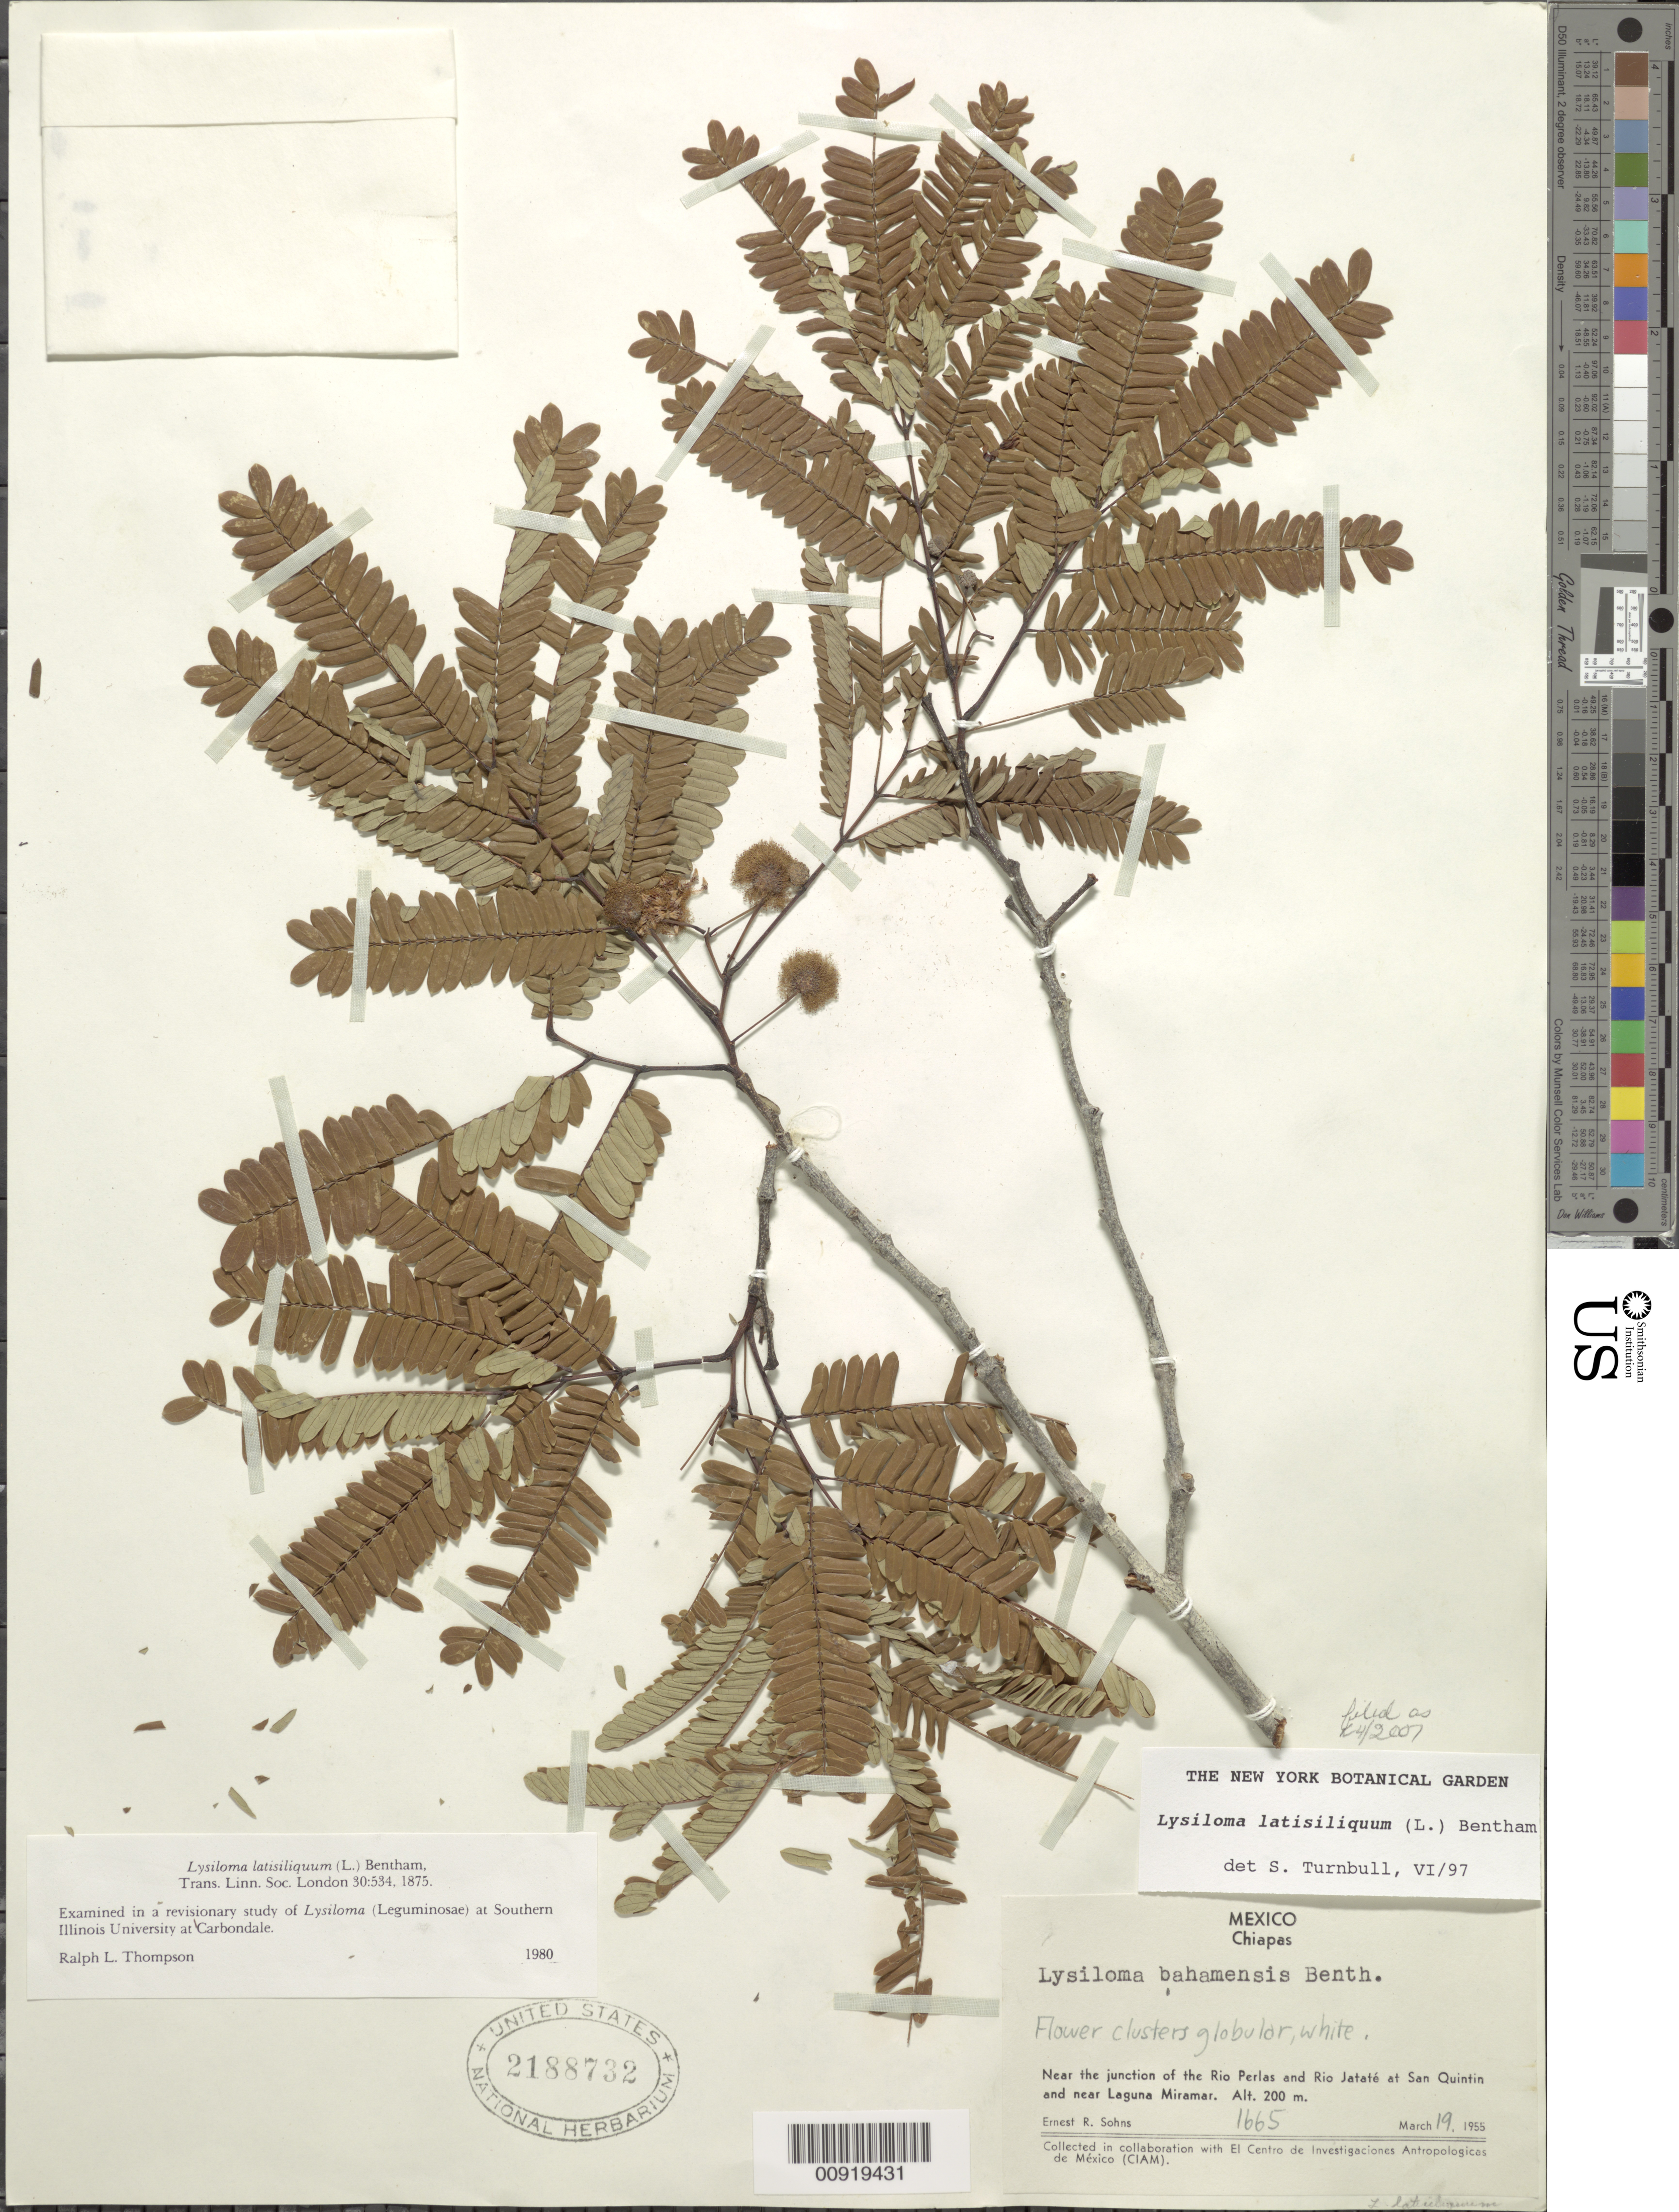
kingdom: Plantae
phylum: Tracheophyta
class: Magnoliopsida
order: Fabales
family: Fabaceae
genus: Lysiloma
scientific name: Lysiloma latisiliquum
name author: (L.) Benth.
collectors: E. R. Sohns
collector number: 1665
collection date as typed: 19 Mar 1955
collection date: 1955-03-19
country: Mexico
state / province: Chiapas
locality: Near the junction of the Río Perlas and Río Jataté at San Quintin and near Laguna Miramar.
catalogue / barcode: US 2188732